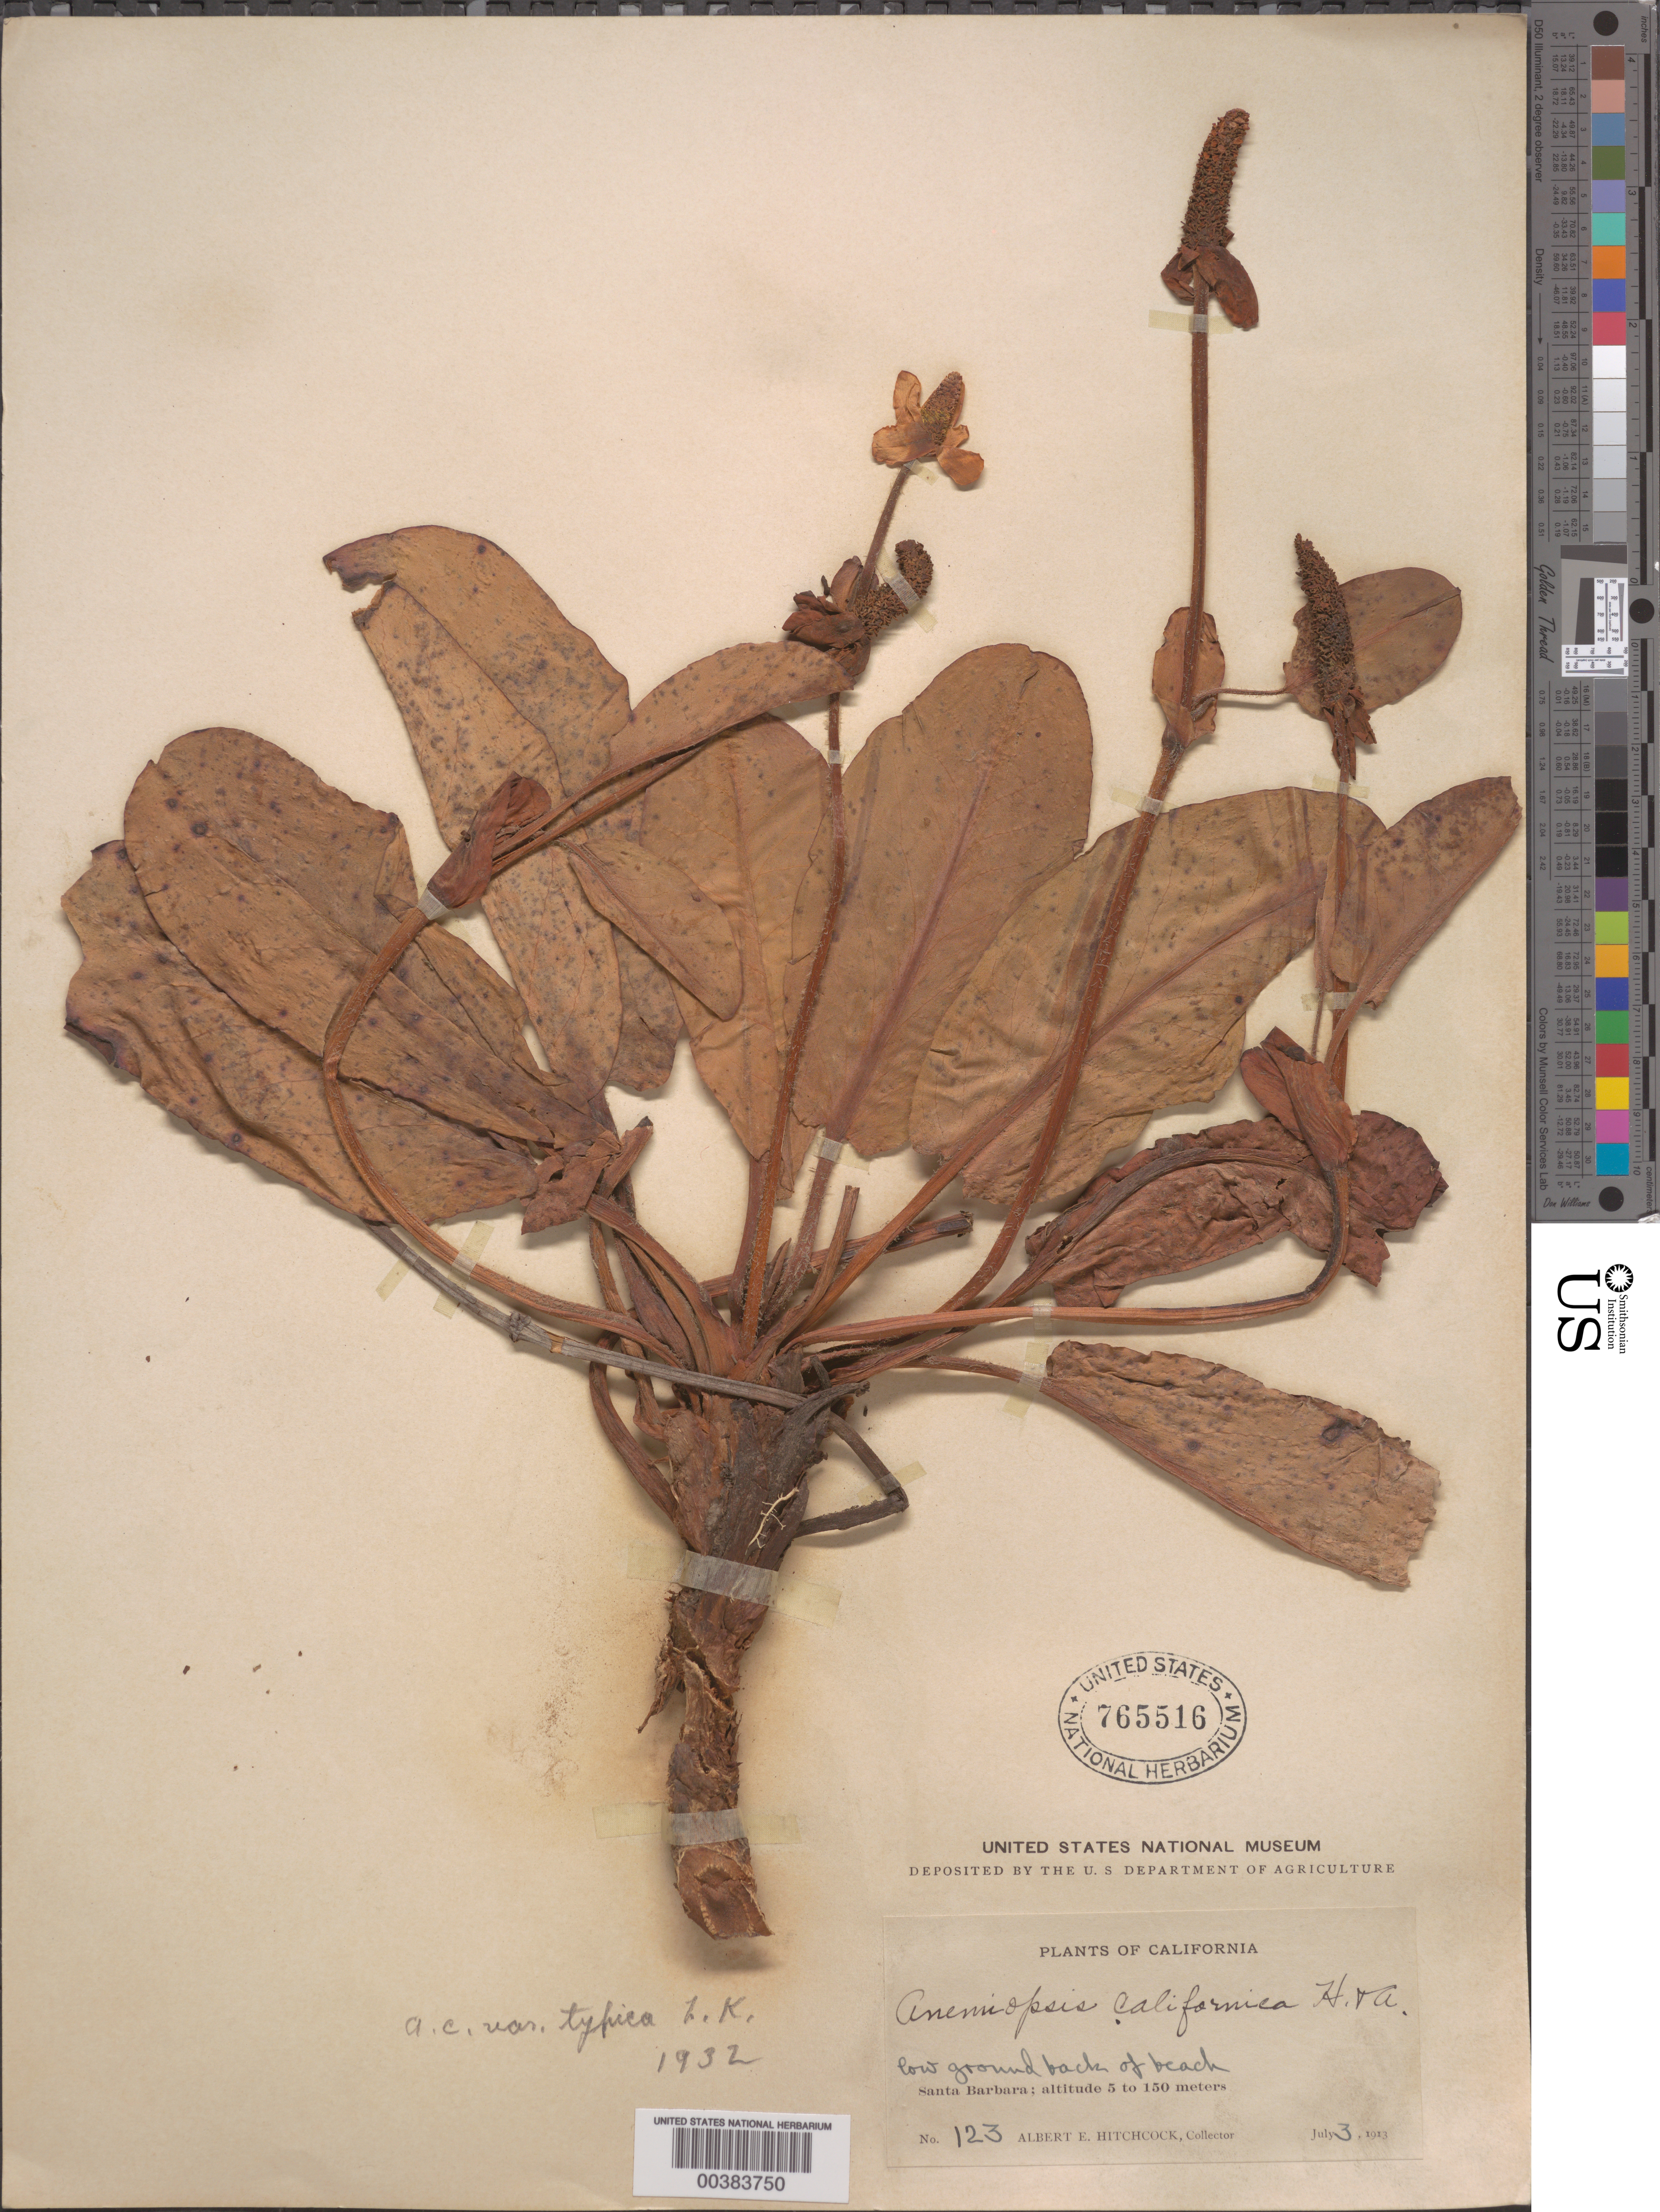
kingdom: Plantae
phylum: Tracheophyta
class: Magnoliopsida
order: Piperales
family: Saururaceae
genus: Anemopsis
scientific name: Anemopsis californica var. typica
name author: Kelso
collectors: A. S. Hitchcock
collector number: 123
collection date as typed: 03 Jul 1913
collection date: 1913-07-03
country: United States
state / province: California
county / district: Santa Barbara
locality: Santa barbara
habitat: Low ground back of beach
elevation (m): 5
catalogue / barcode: US 765516